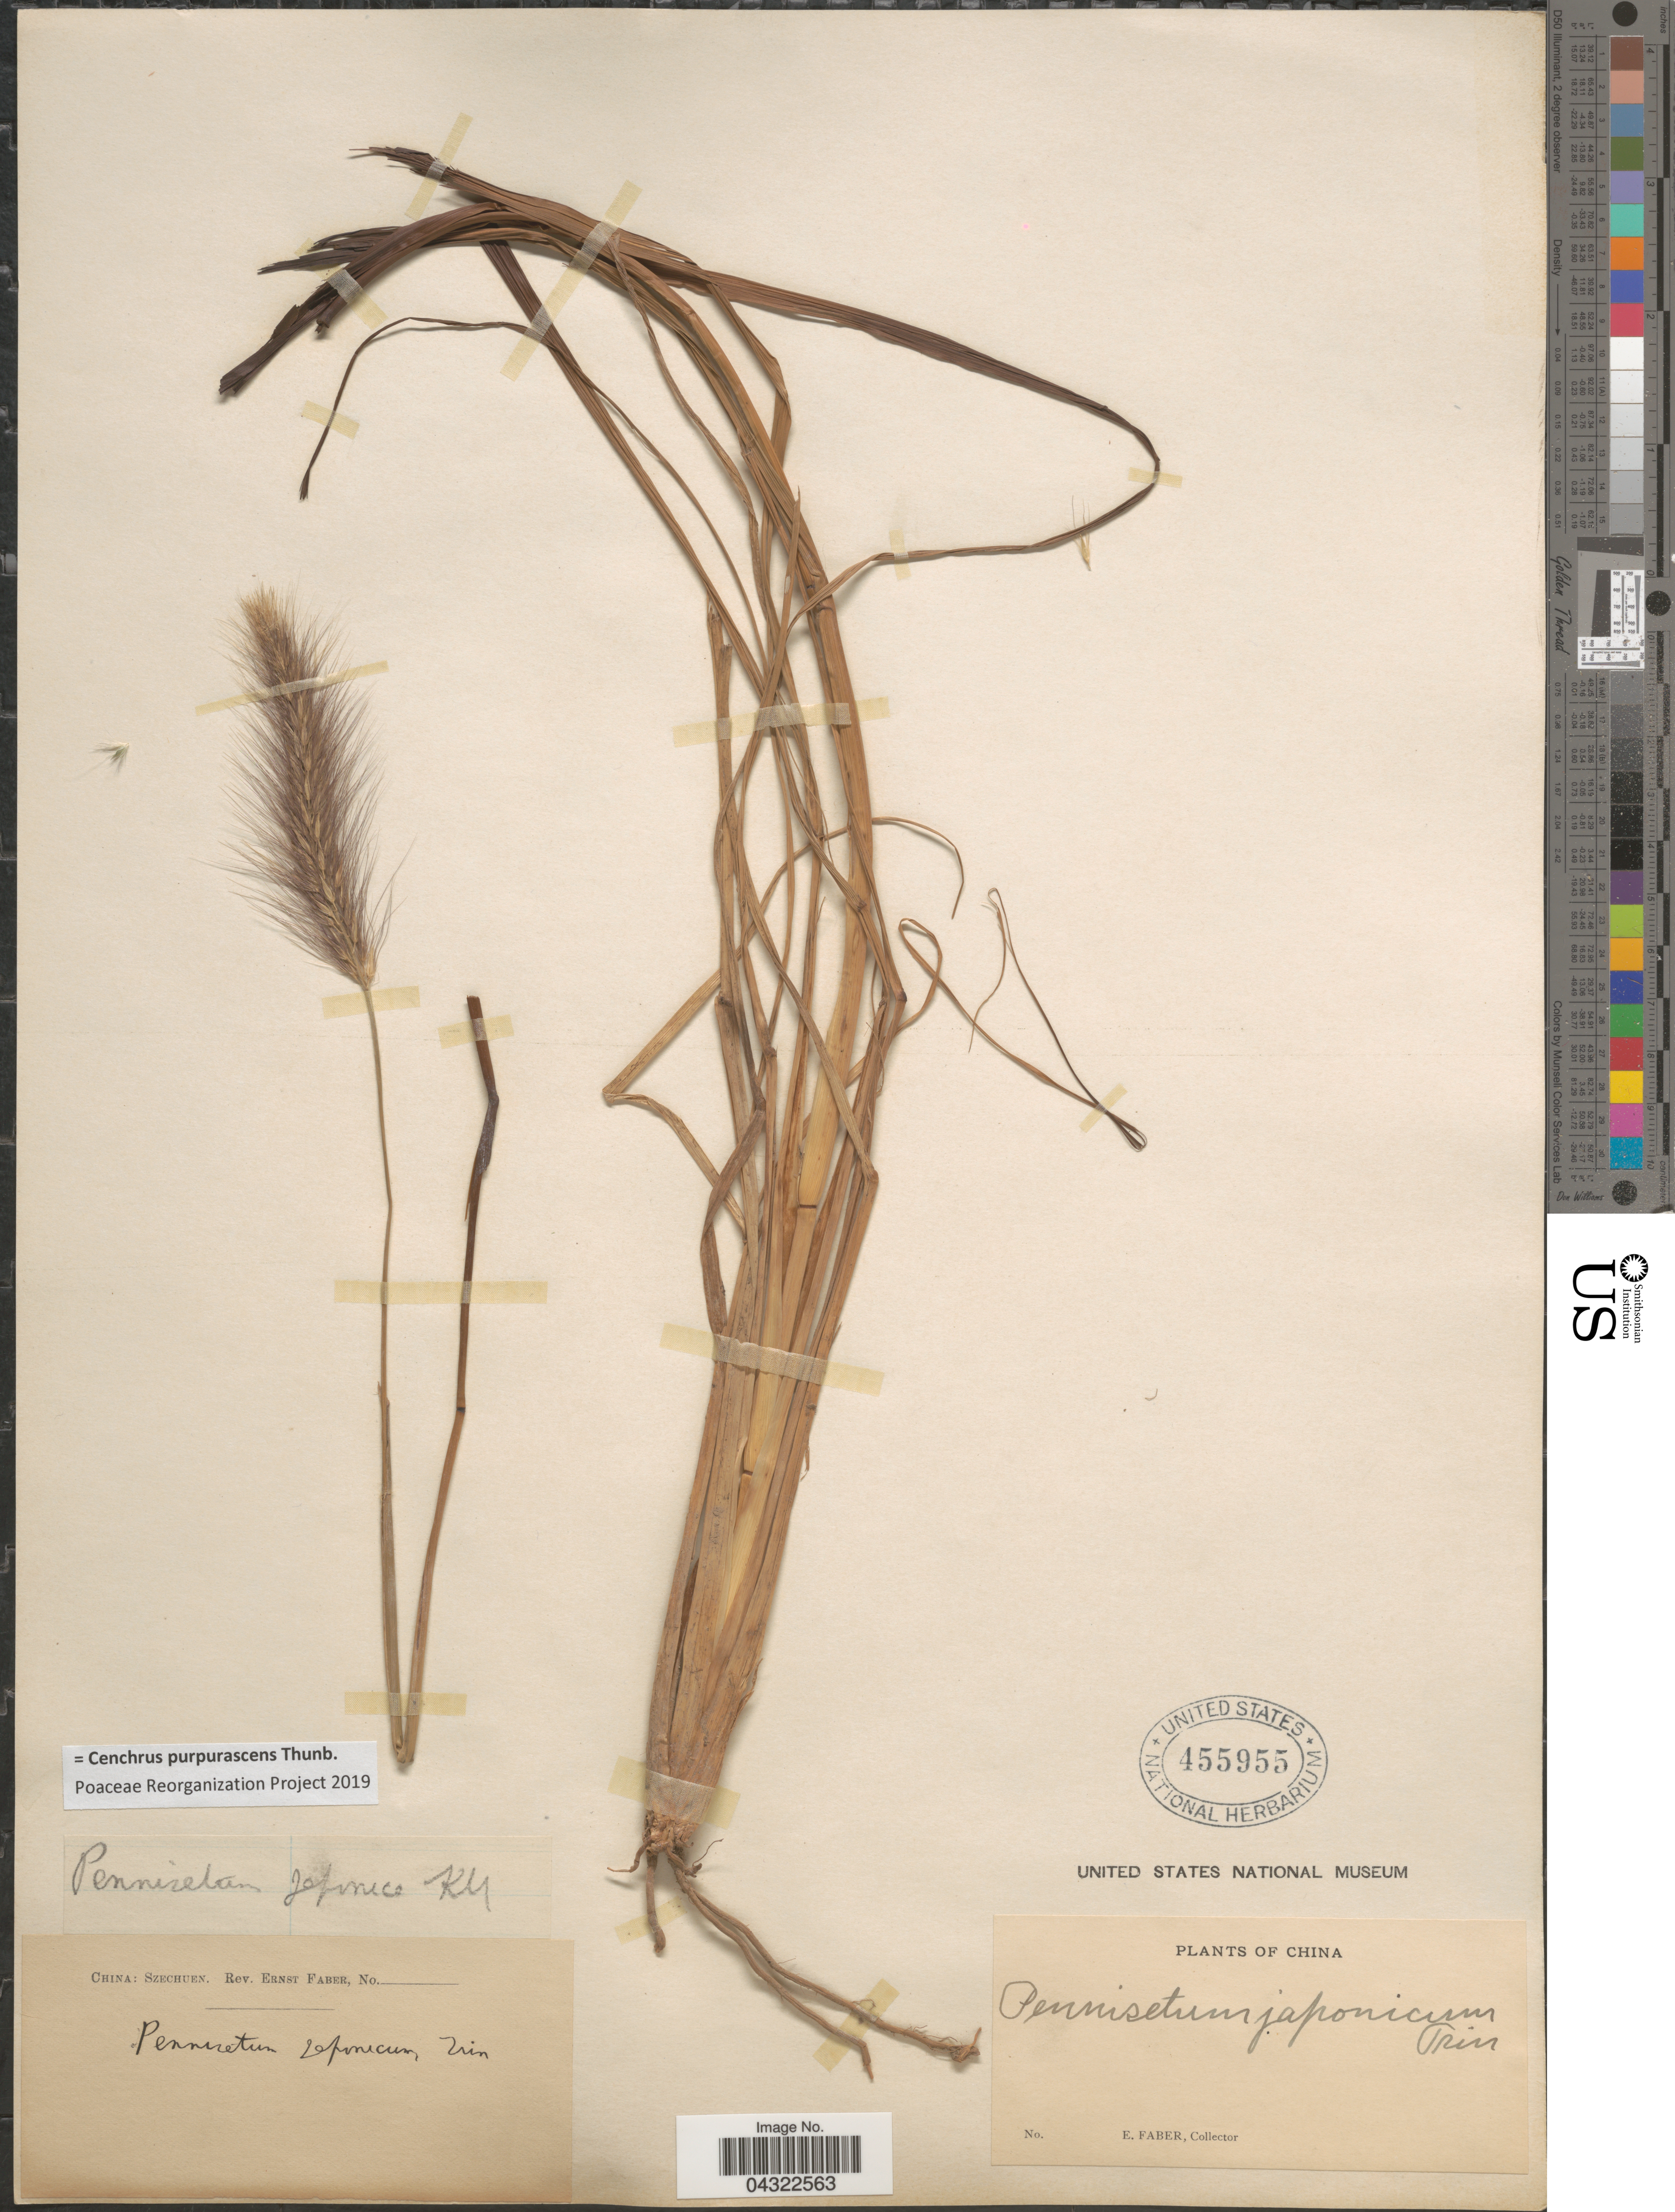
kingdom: Plantae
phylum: Tracheophyta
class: Liliopsida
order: Poales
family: Poaceae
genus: Cenchrus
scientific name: Cenchrus purpurascens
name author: Thunb.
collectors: E. Faber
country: China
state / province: Sichuan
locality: Szechuen.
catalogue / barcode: US 455955